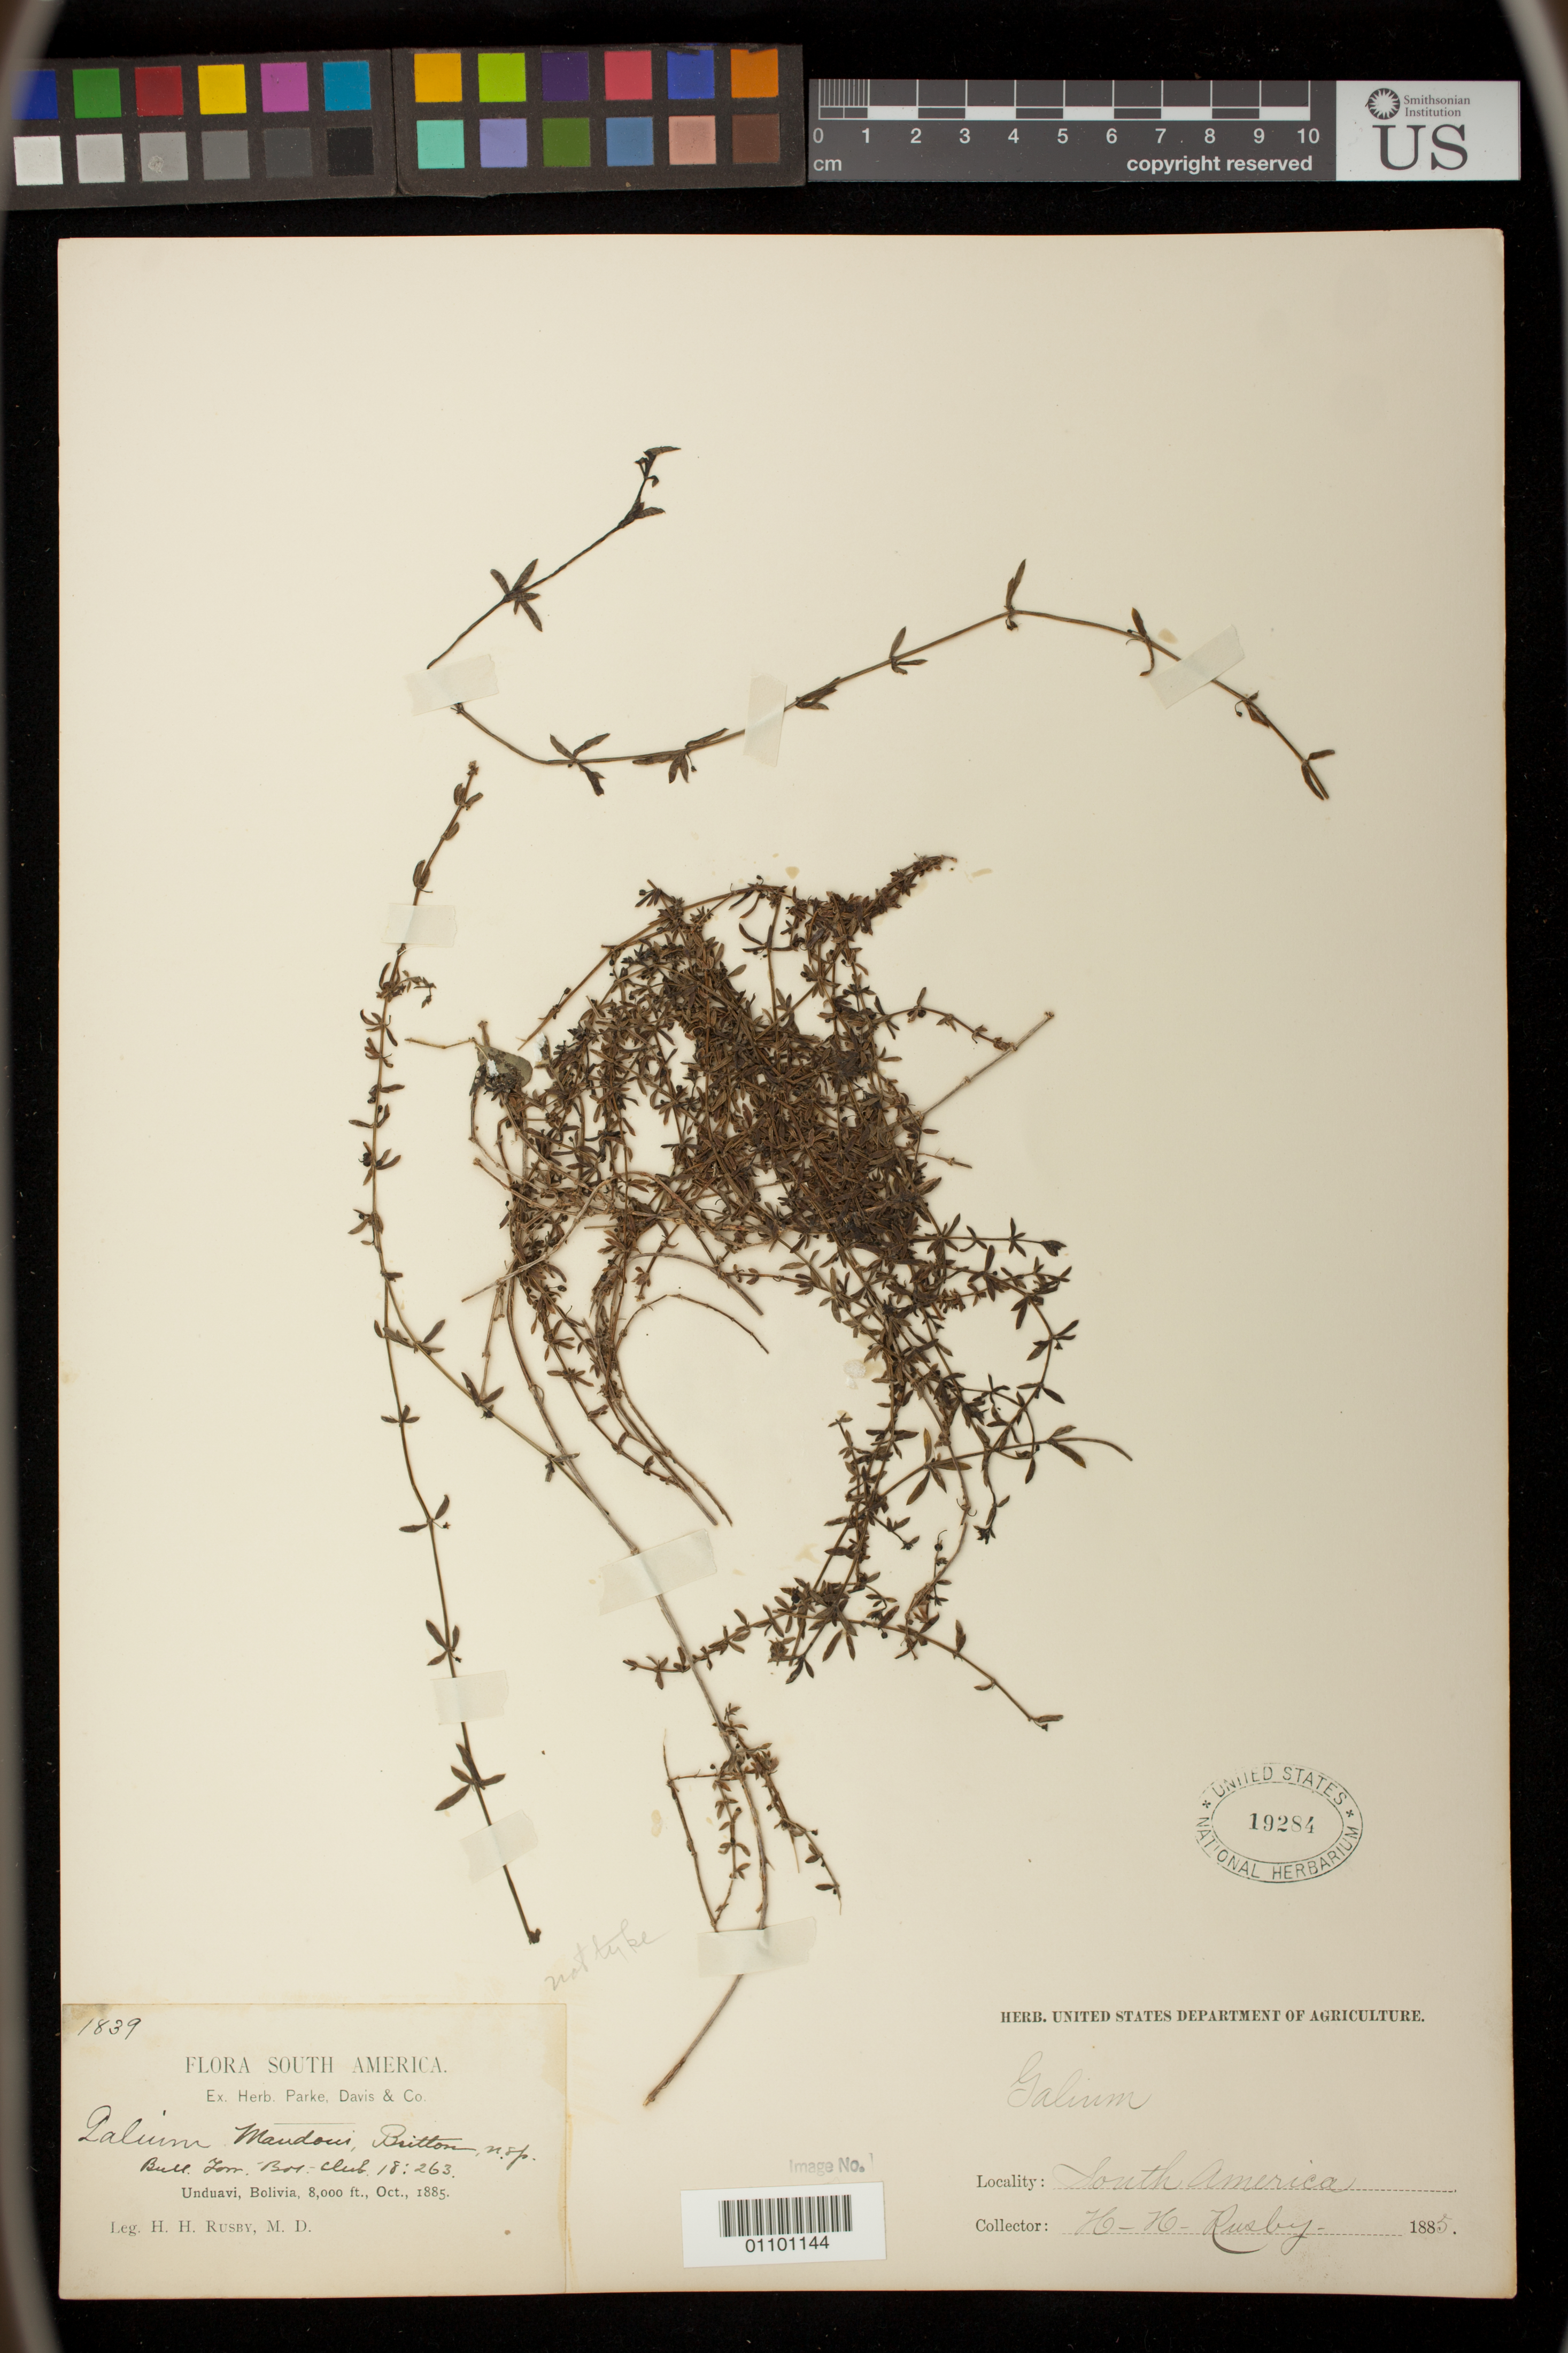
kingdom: Plantae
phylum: Tracheophyta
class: Magnoliopsida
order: Gentianales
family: Rubiaceae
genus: Galium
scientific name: Galium mandonii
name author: Britton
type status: Isosyntype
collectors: H. H. Rusby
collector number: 1839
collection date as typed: Oct 1885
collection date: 1885-10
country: Bolivia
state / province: La Paz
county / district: Nor Yungas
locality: Unduavi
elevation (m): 2438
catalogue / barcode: US 19284